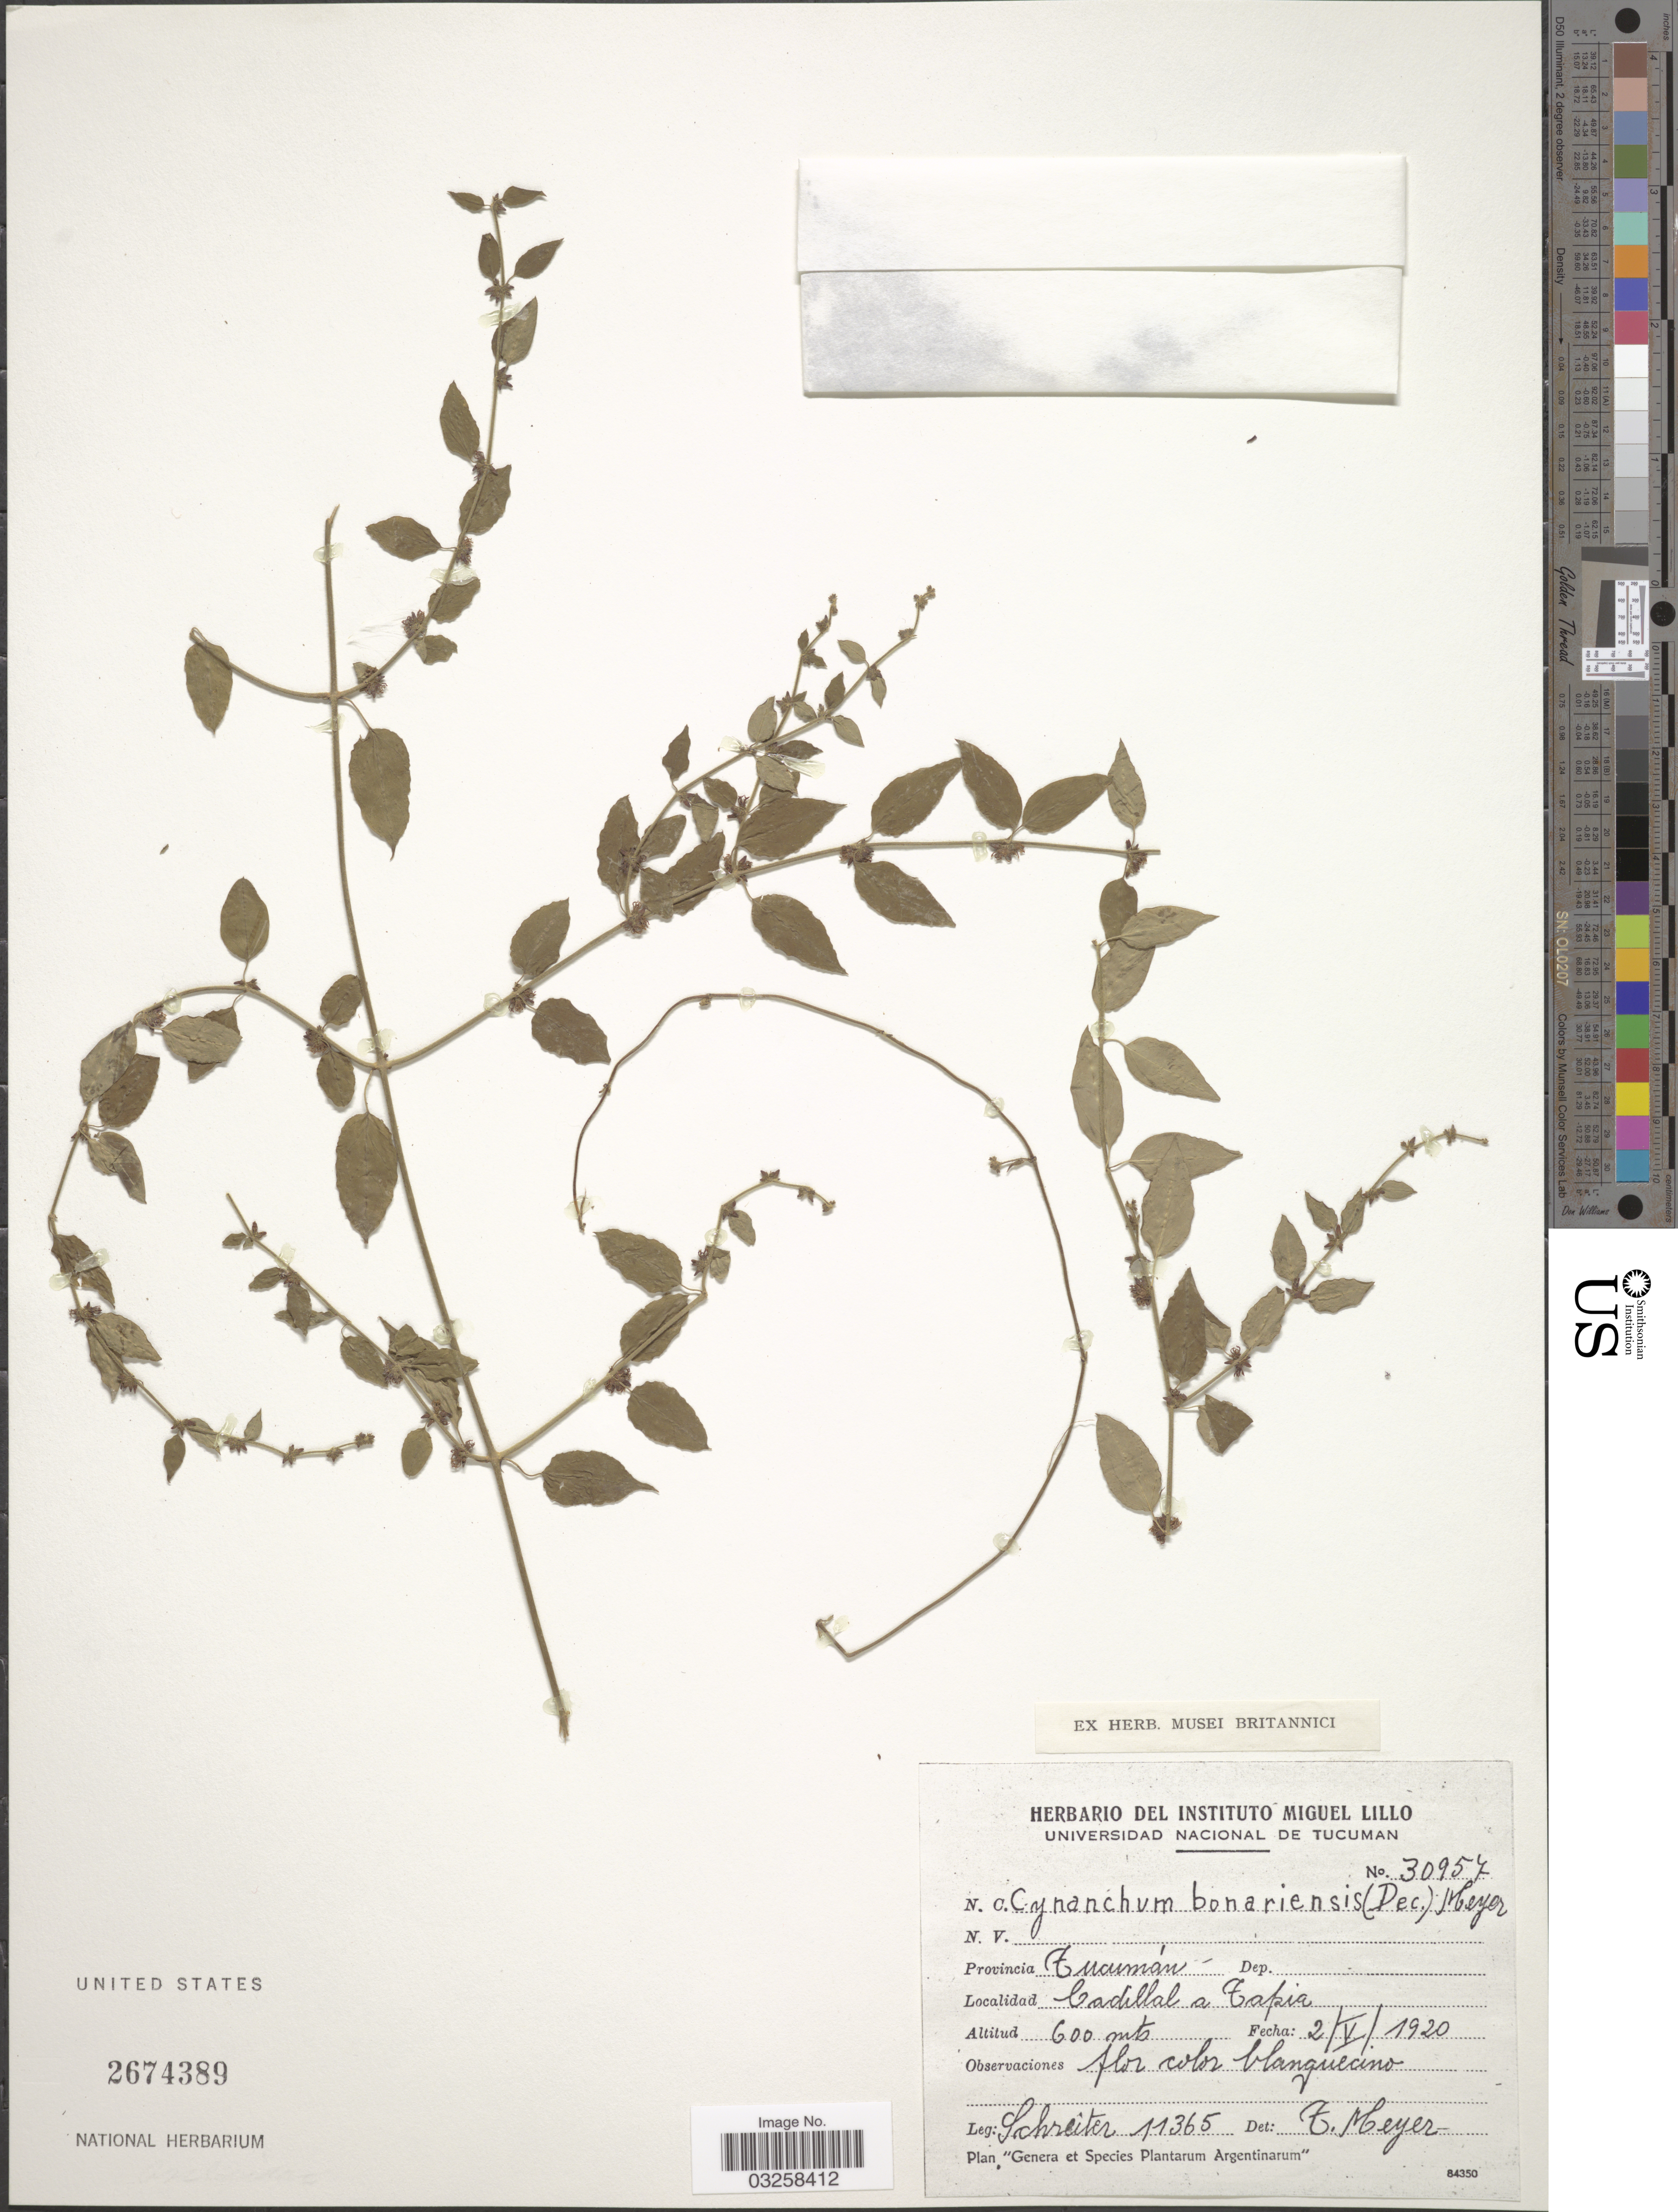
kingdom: Plantae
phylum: Tracheophyta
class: Magnoliopsida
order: Gentianales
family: Apocynaceae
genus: Ditassa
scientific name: Ditassa bonariensis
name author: Decne.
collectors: -. Schreiter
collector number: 11365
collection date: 1920-05-02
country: Argentina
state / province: Tucuman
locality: Cadillal a Tapia.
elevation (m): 600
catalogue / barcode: US 2674389